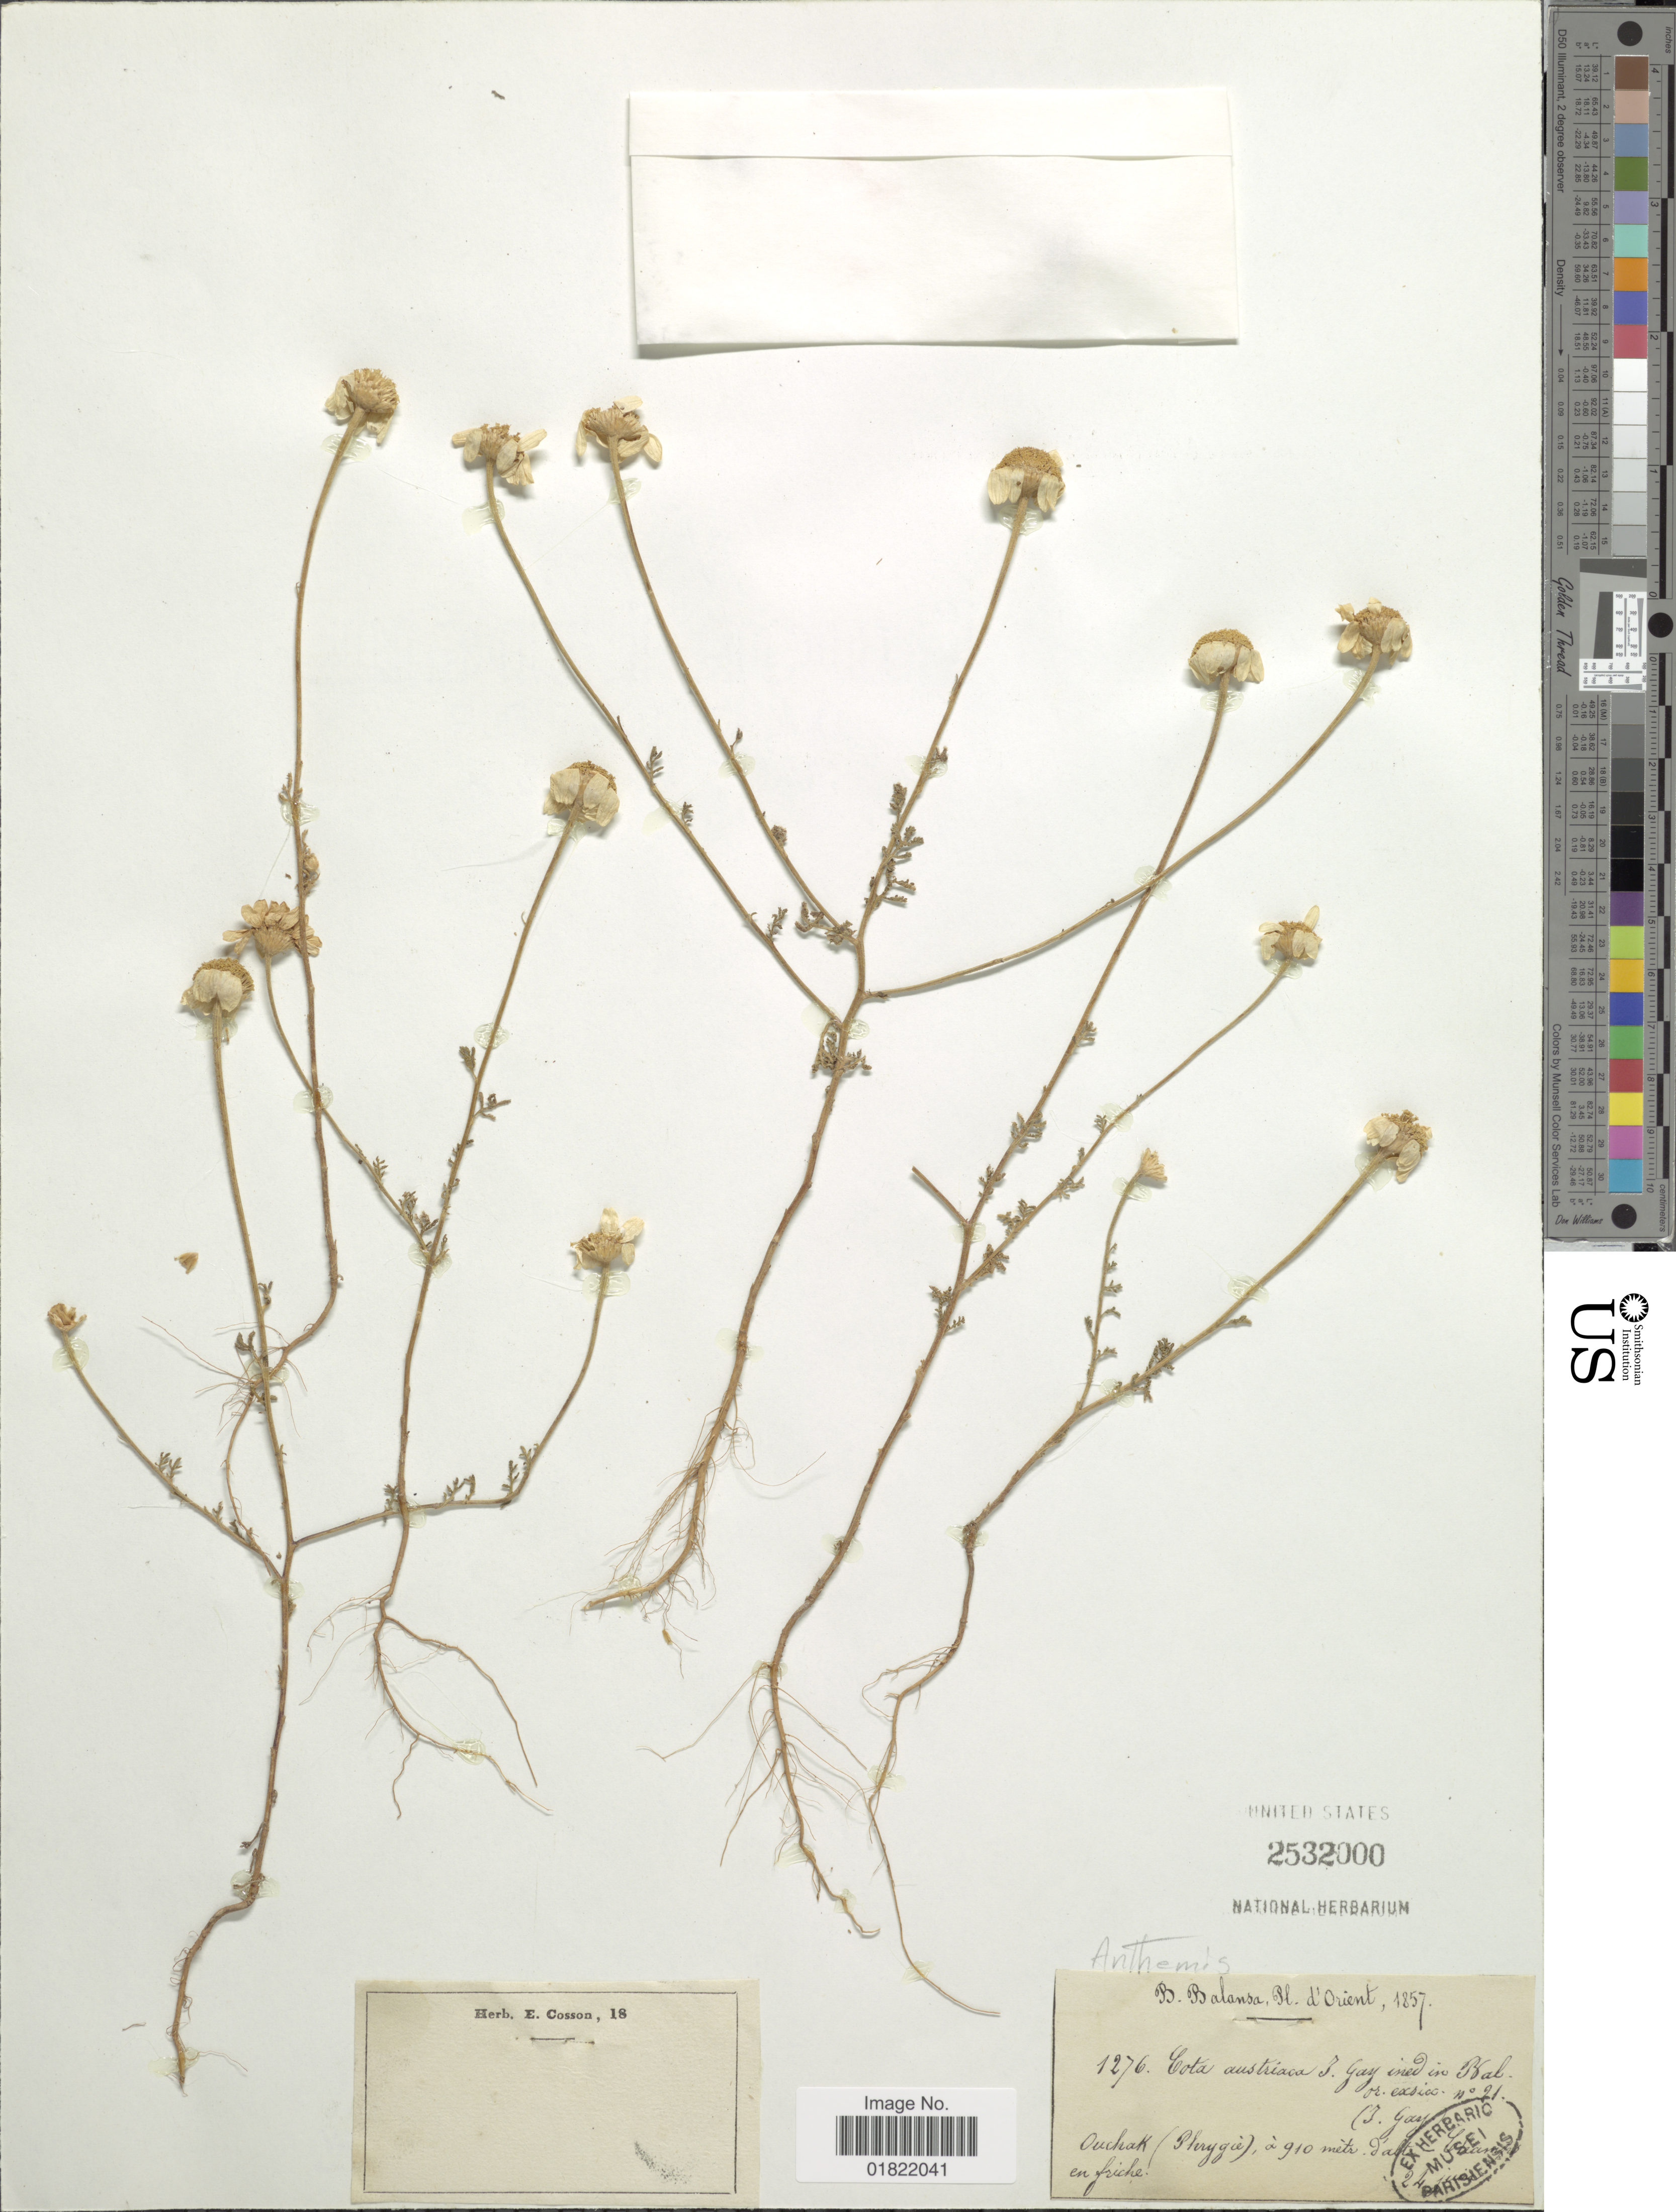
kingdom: Plantae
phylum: Tracheophyta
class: Magnoliopsida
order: Asterales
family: Asteraceae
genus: Anthemis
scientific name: Anthemis austriaca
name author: Jacq.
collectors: B. Balansa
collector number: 1276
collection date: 1857-07-24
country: Turkey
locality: D' Orient, Ouchak (Phrygie) [illegible text] en friche[interpreted]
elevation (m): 910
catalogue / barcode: US 2532000